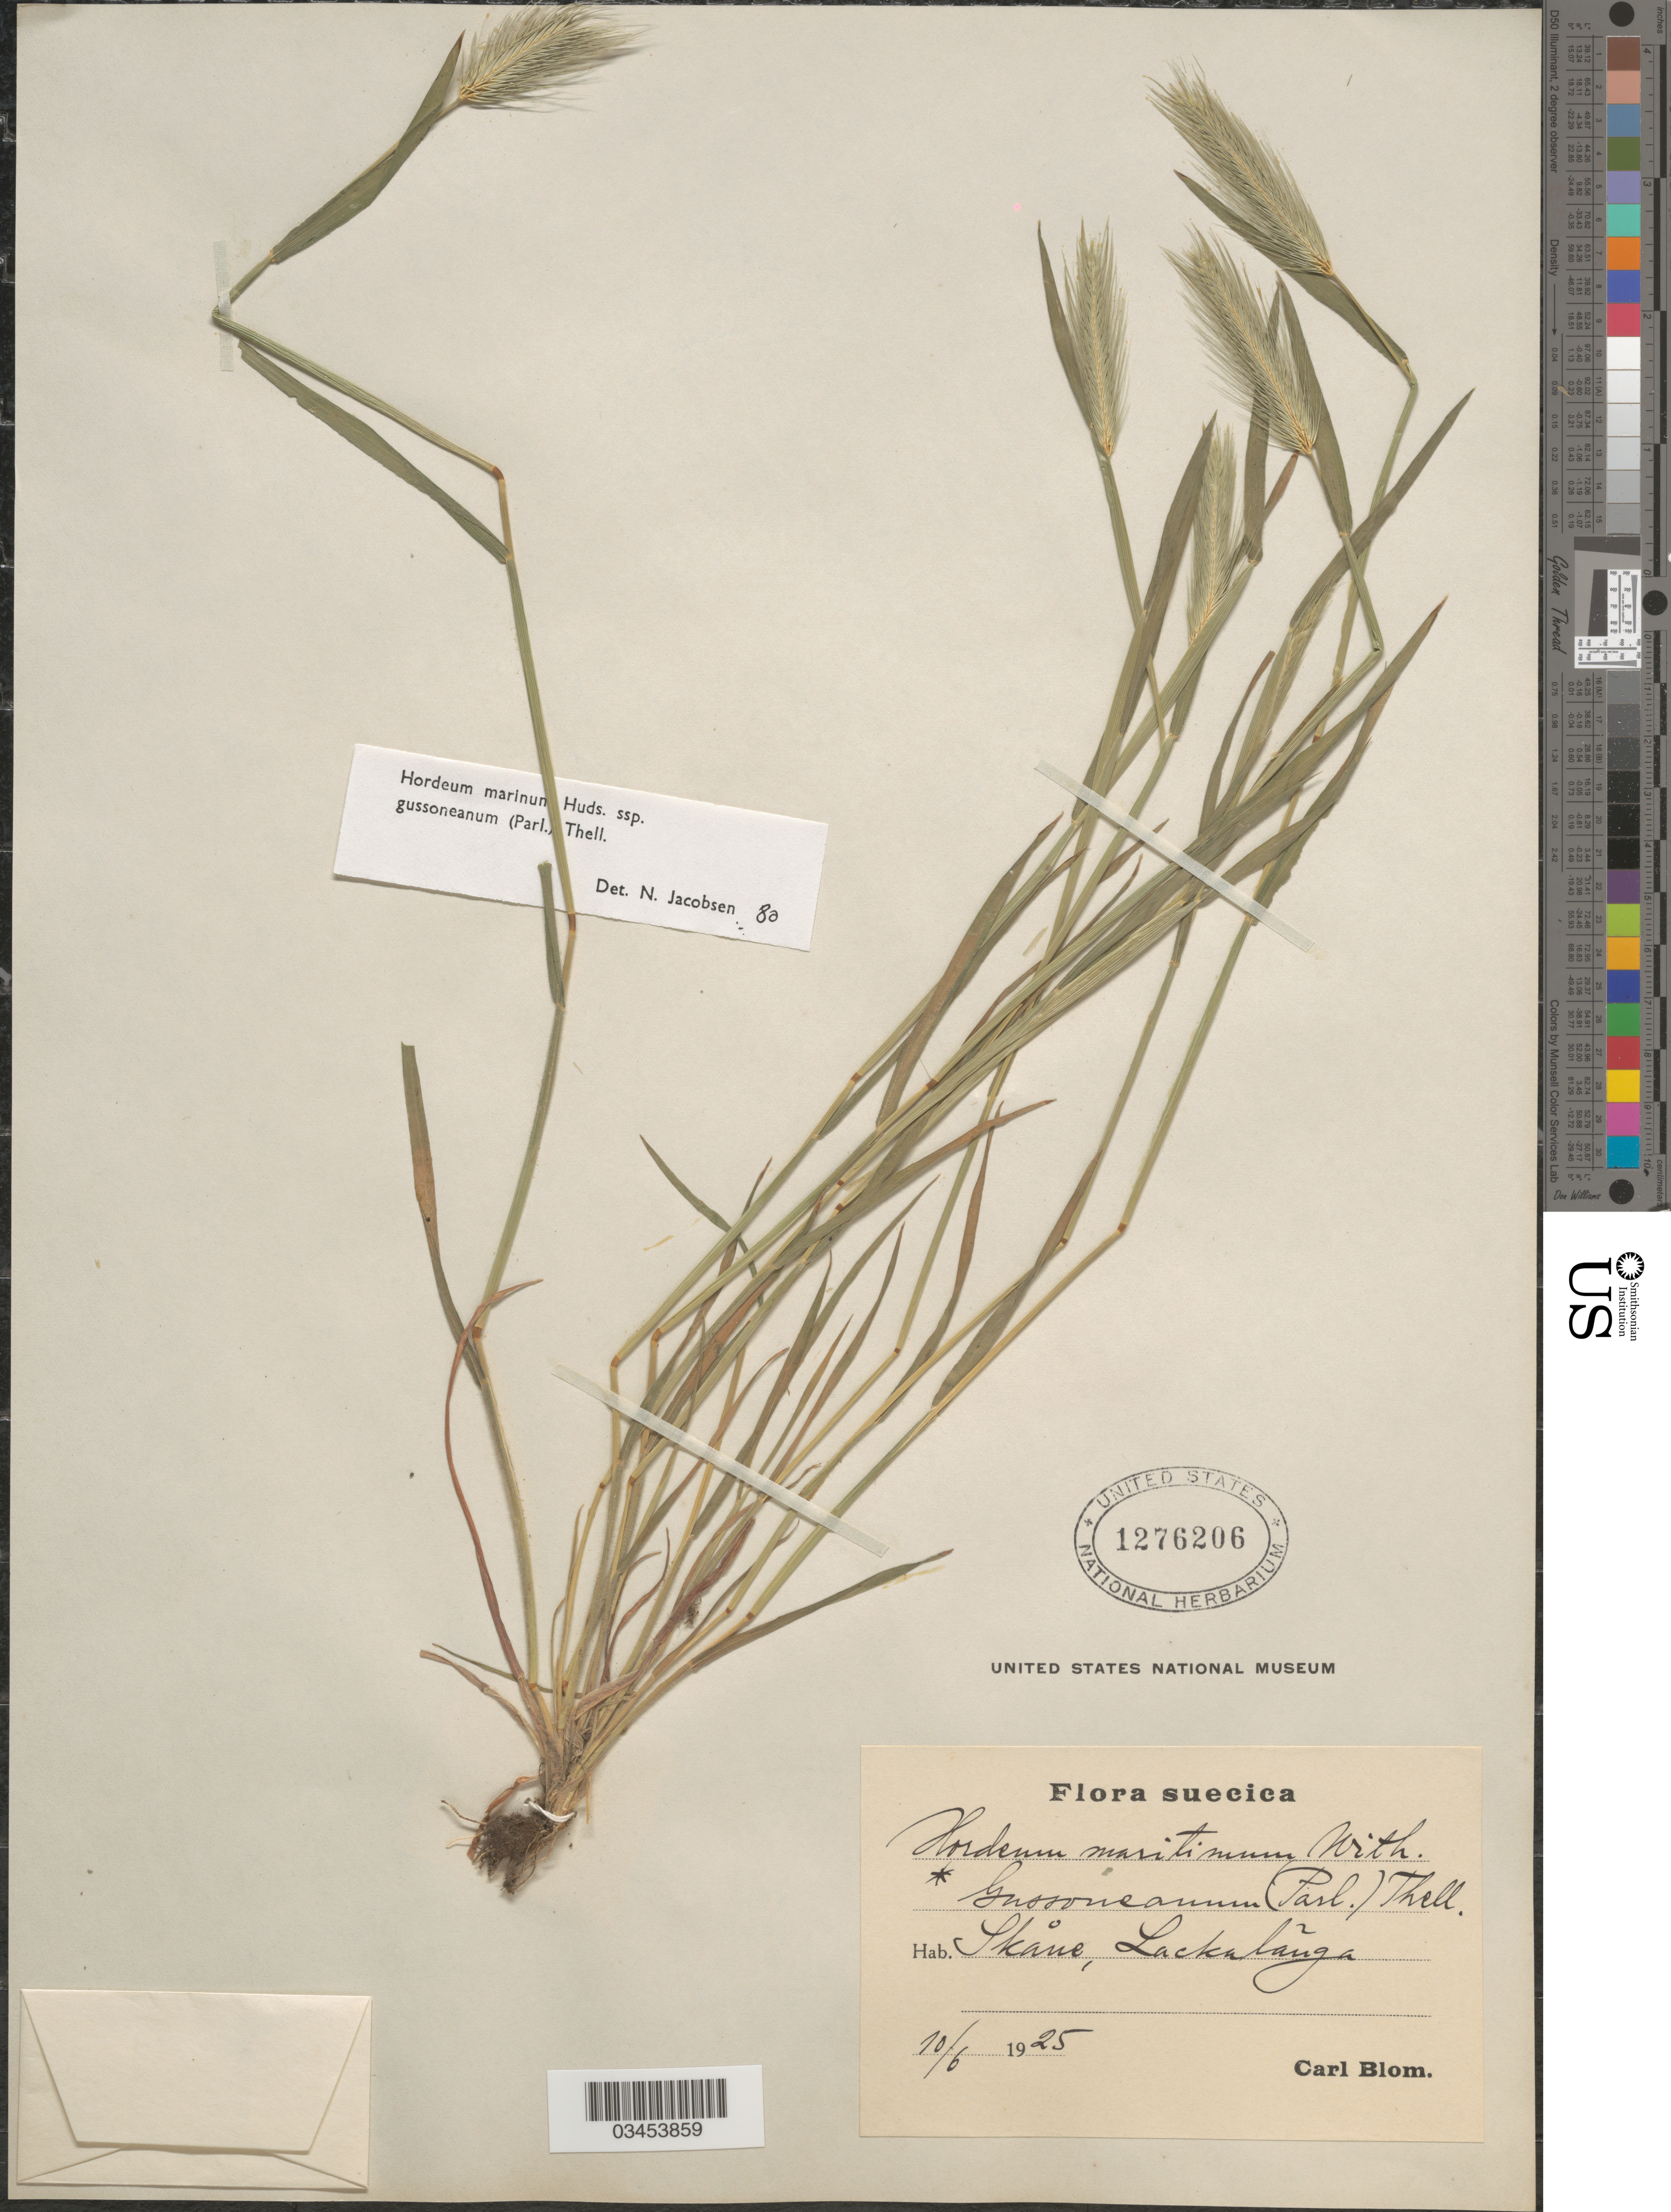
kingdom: Plantae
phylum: Tracheophyta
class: Liliopsida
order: Poales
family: Poaceae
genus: Hordeum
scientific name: Hordeum marinum subsp. gussoneanum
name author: (Parl.) Thell.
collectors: C. H. Blom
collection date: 1925-06-10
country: Sweden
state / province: Skåne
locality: Suecica. Lackalanga.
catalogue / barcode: US 1276206